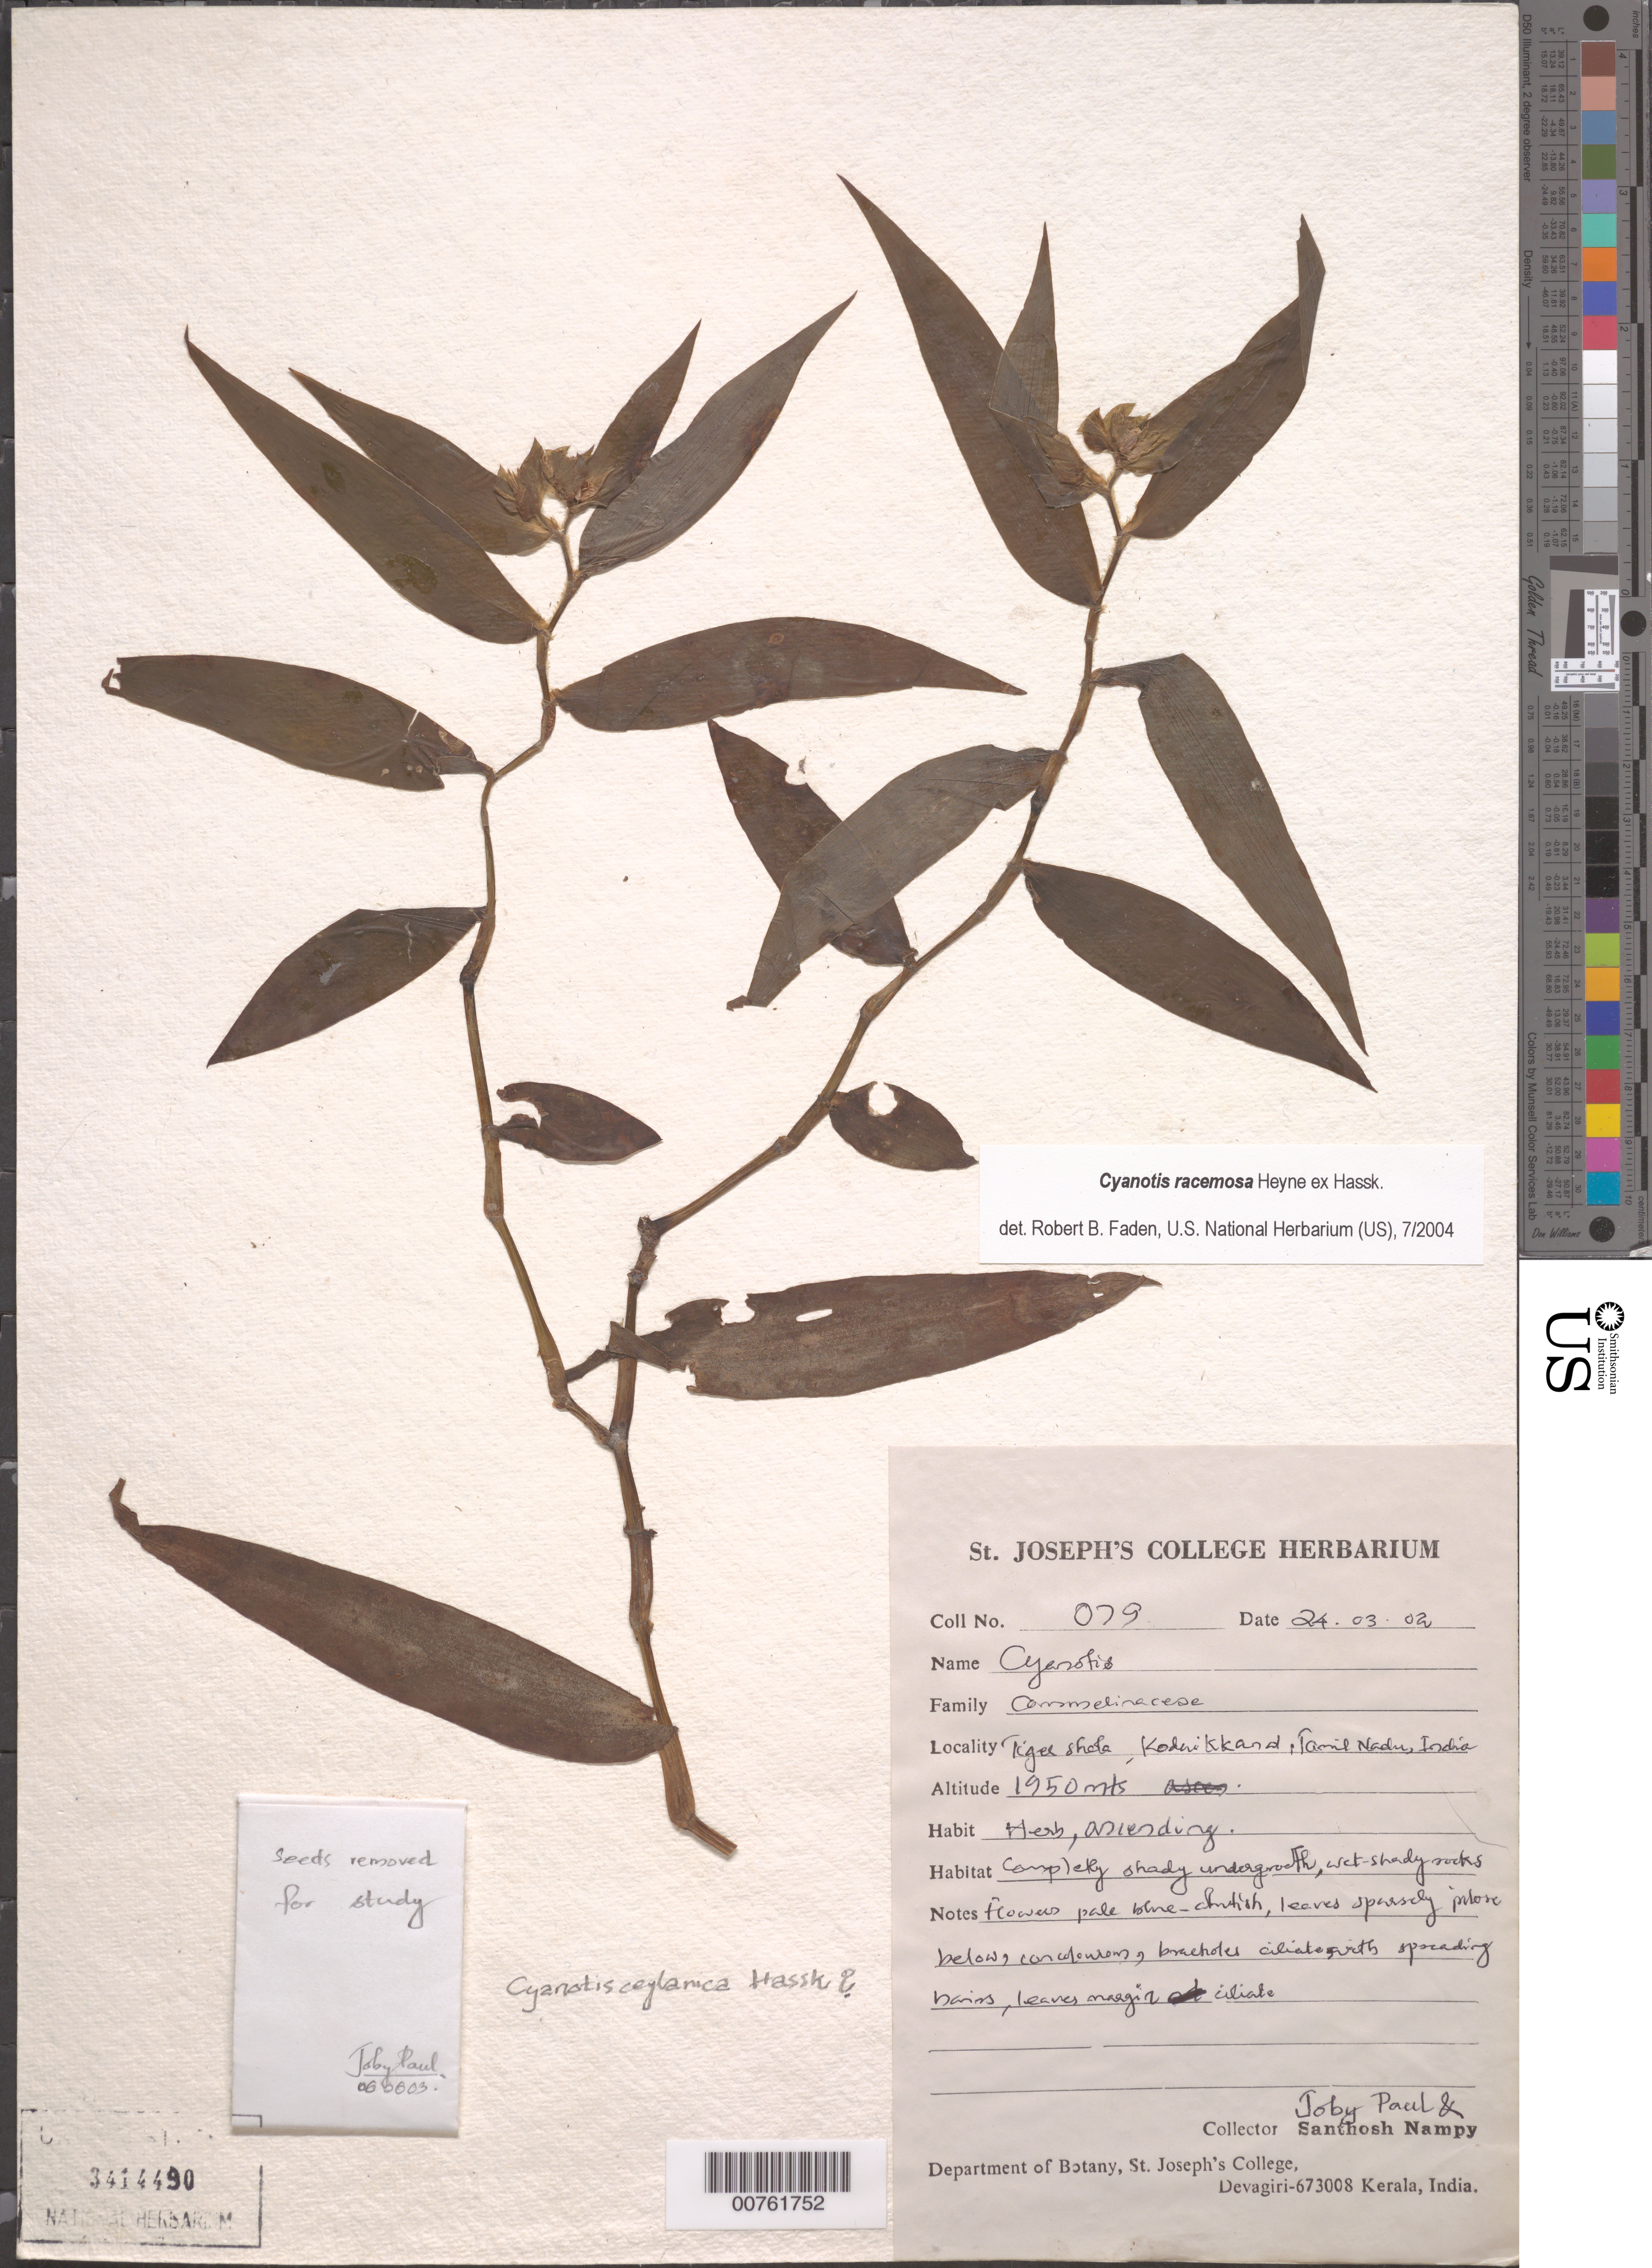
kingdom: Plantae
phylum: Tracheophyta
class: Liliopsida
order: Commelinales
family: Commelinaceae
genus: Cyanotis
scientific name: Cyanotis racemosa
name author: B. Heyne ex Hassk.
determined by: Faden, Robert B., (US), Smithsonian Institution - National Museum of Natural History (UNITED STATES)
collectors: J. Paul & S. Nampy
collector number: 079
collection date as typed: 24 Mar 2002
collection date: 2002-03-24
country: India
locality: Tigee shela, Kodiri Kkard, Tamil Nadu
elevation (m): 1950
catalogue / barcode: US 3414490